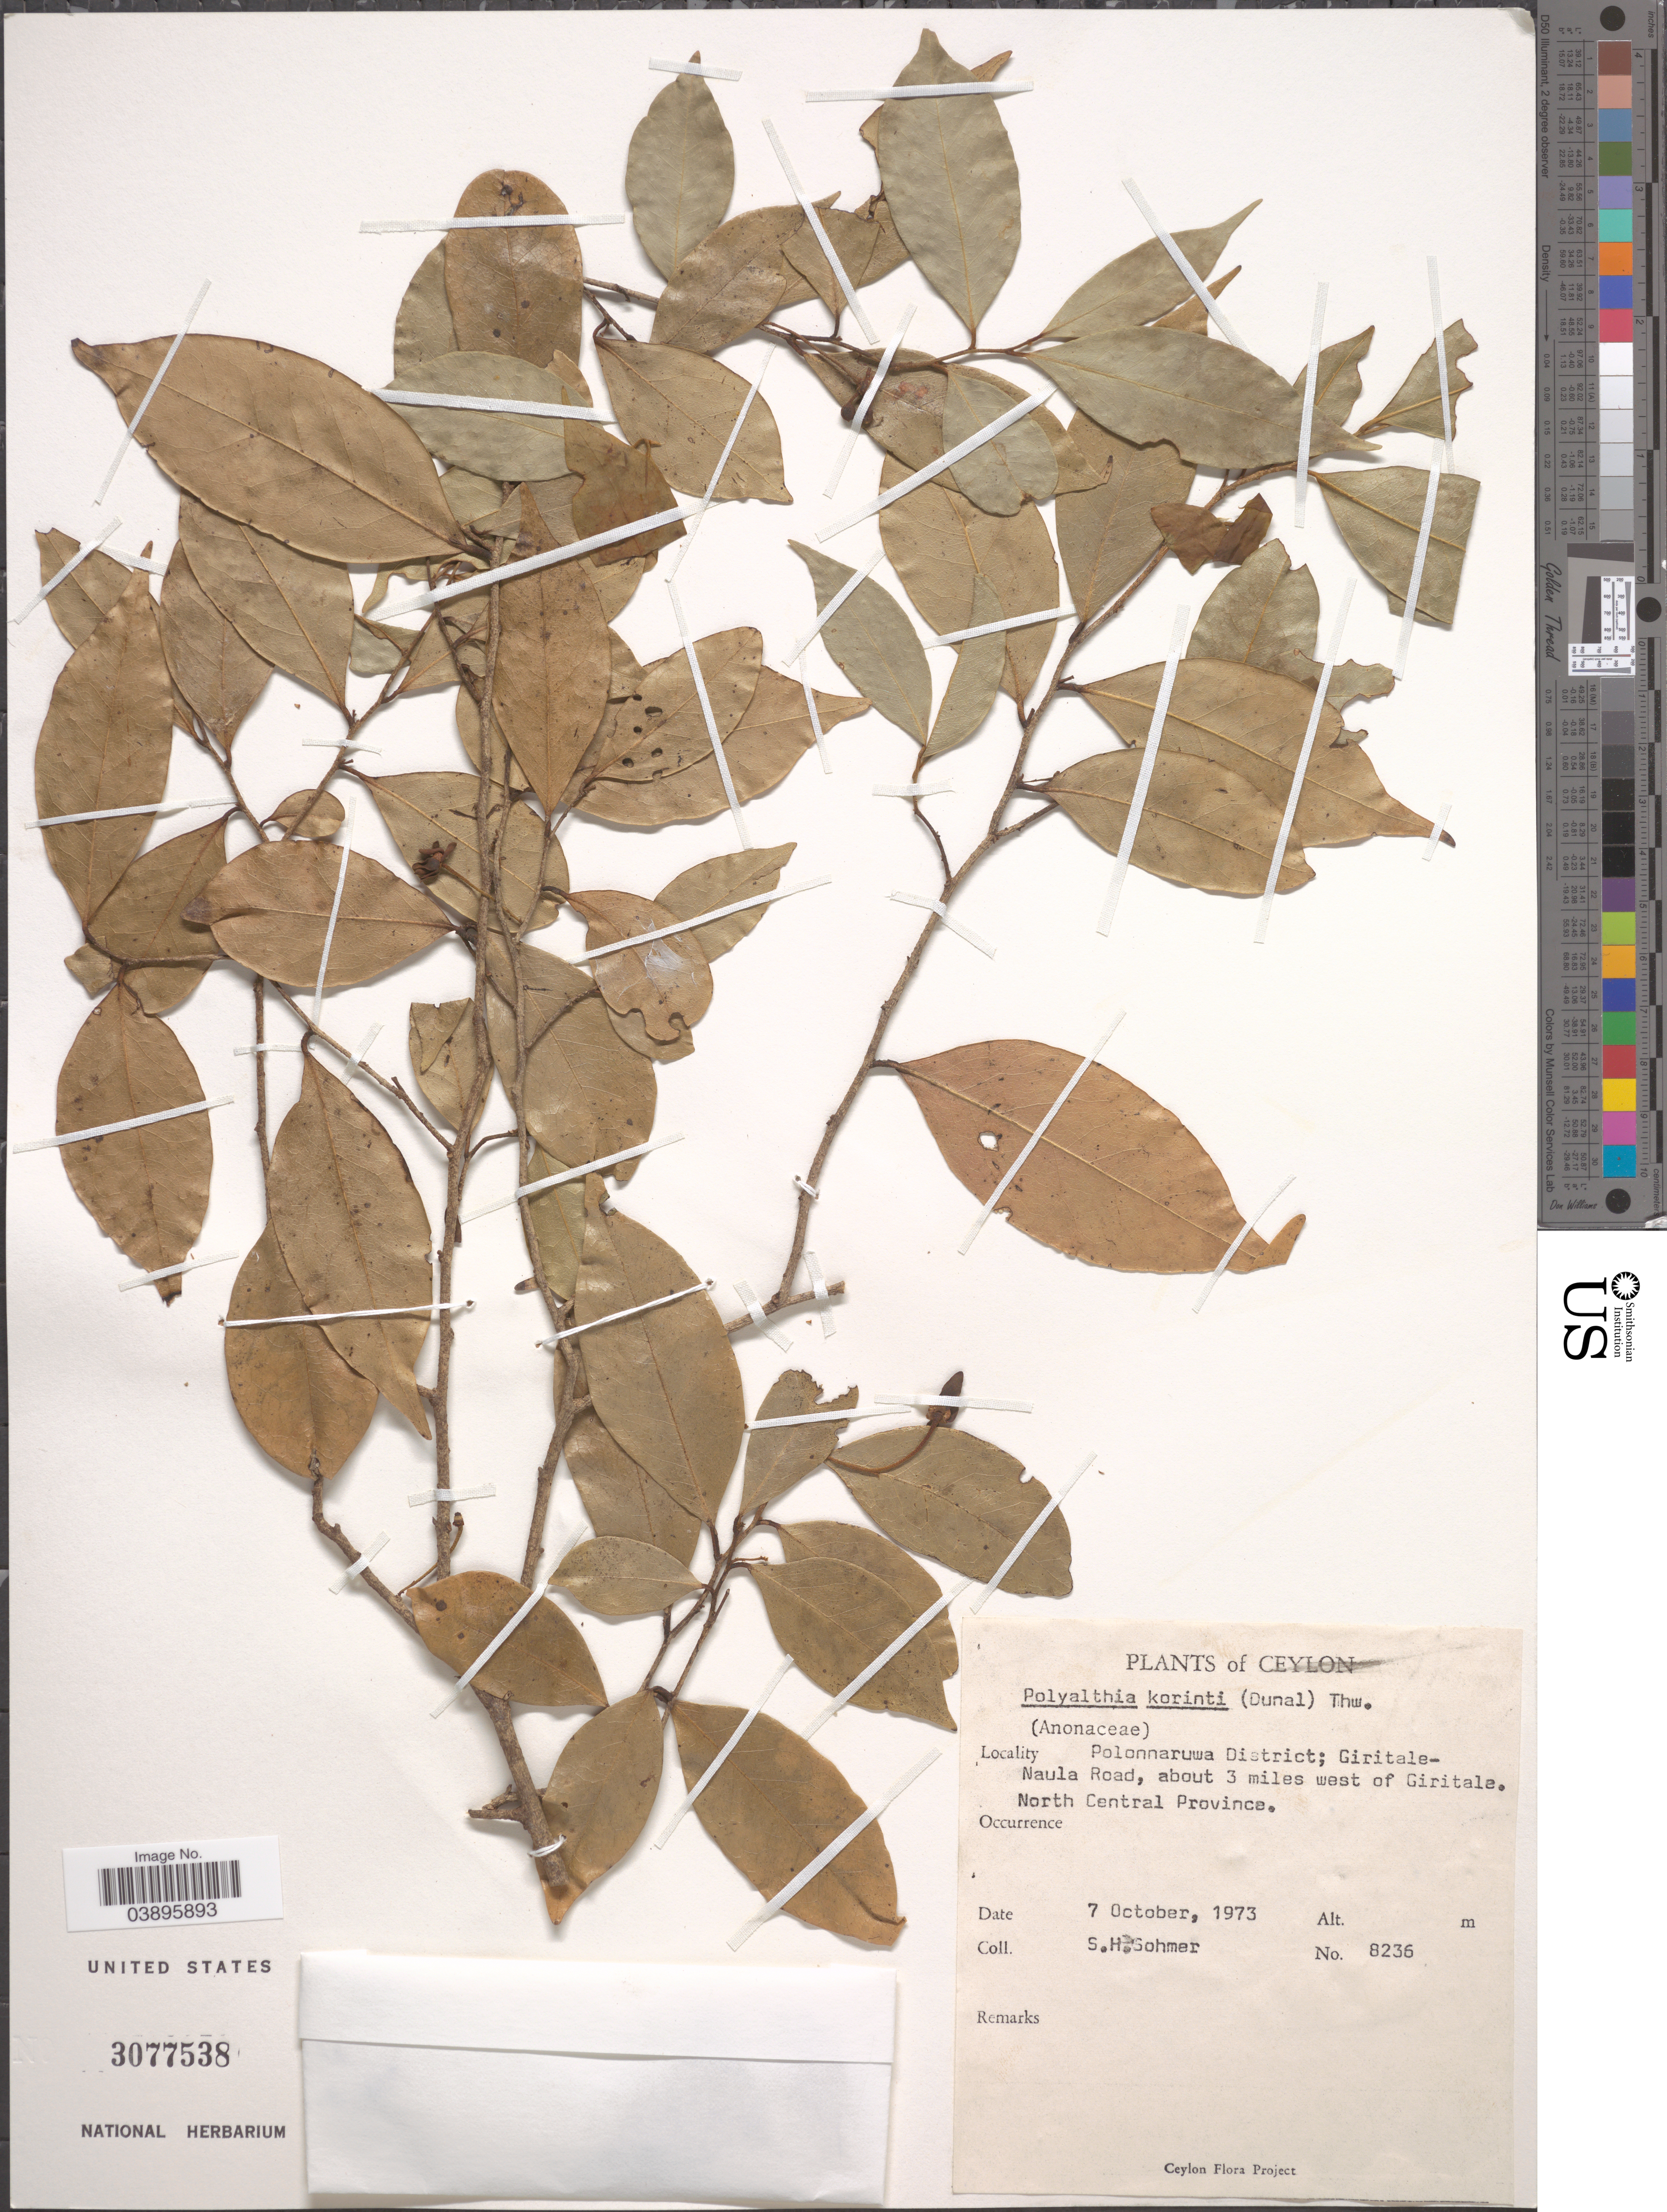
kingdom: Plantae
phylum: Tracheophyta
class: Magnoliopsida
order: Magnoliales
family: Annonaceae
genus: Polyalthia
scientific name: Polyalthia korinti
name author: (Dunal) Thwaites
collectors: S. H. Sohmer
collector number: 8236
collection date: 1973-10-07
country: Sri Lanka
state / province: North Central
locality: Ceylon. Polonnaruwa District; Giritale-Naula Road, about 3 miles west of Giritale.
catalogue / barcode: US 3077538